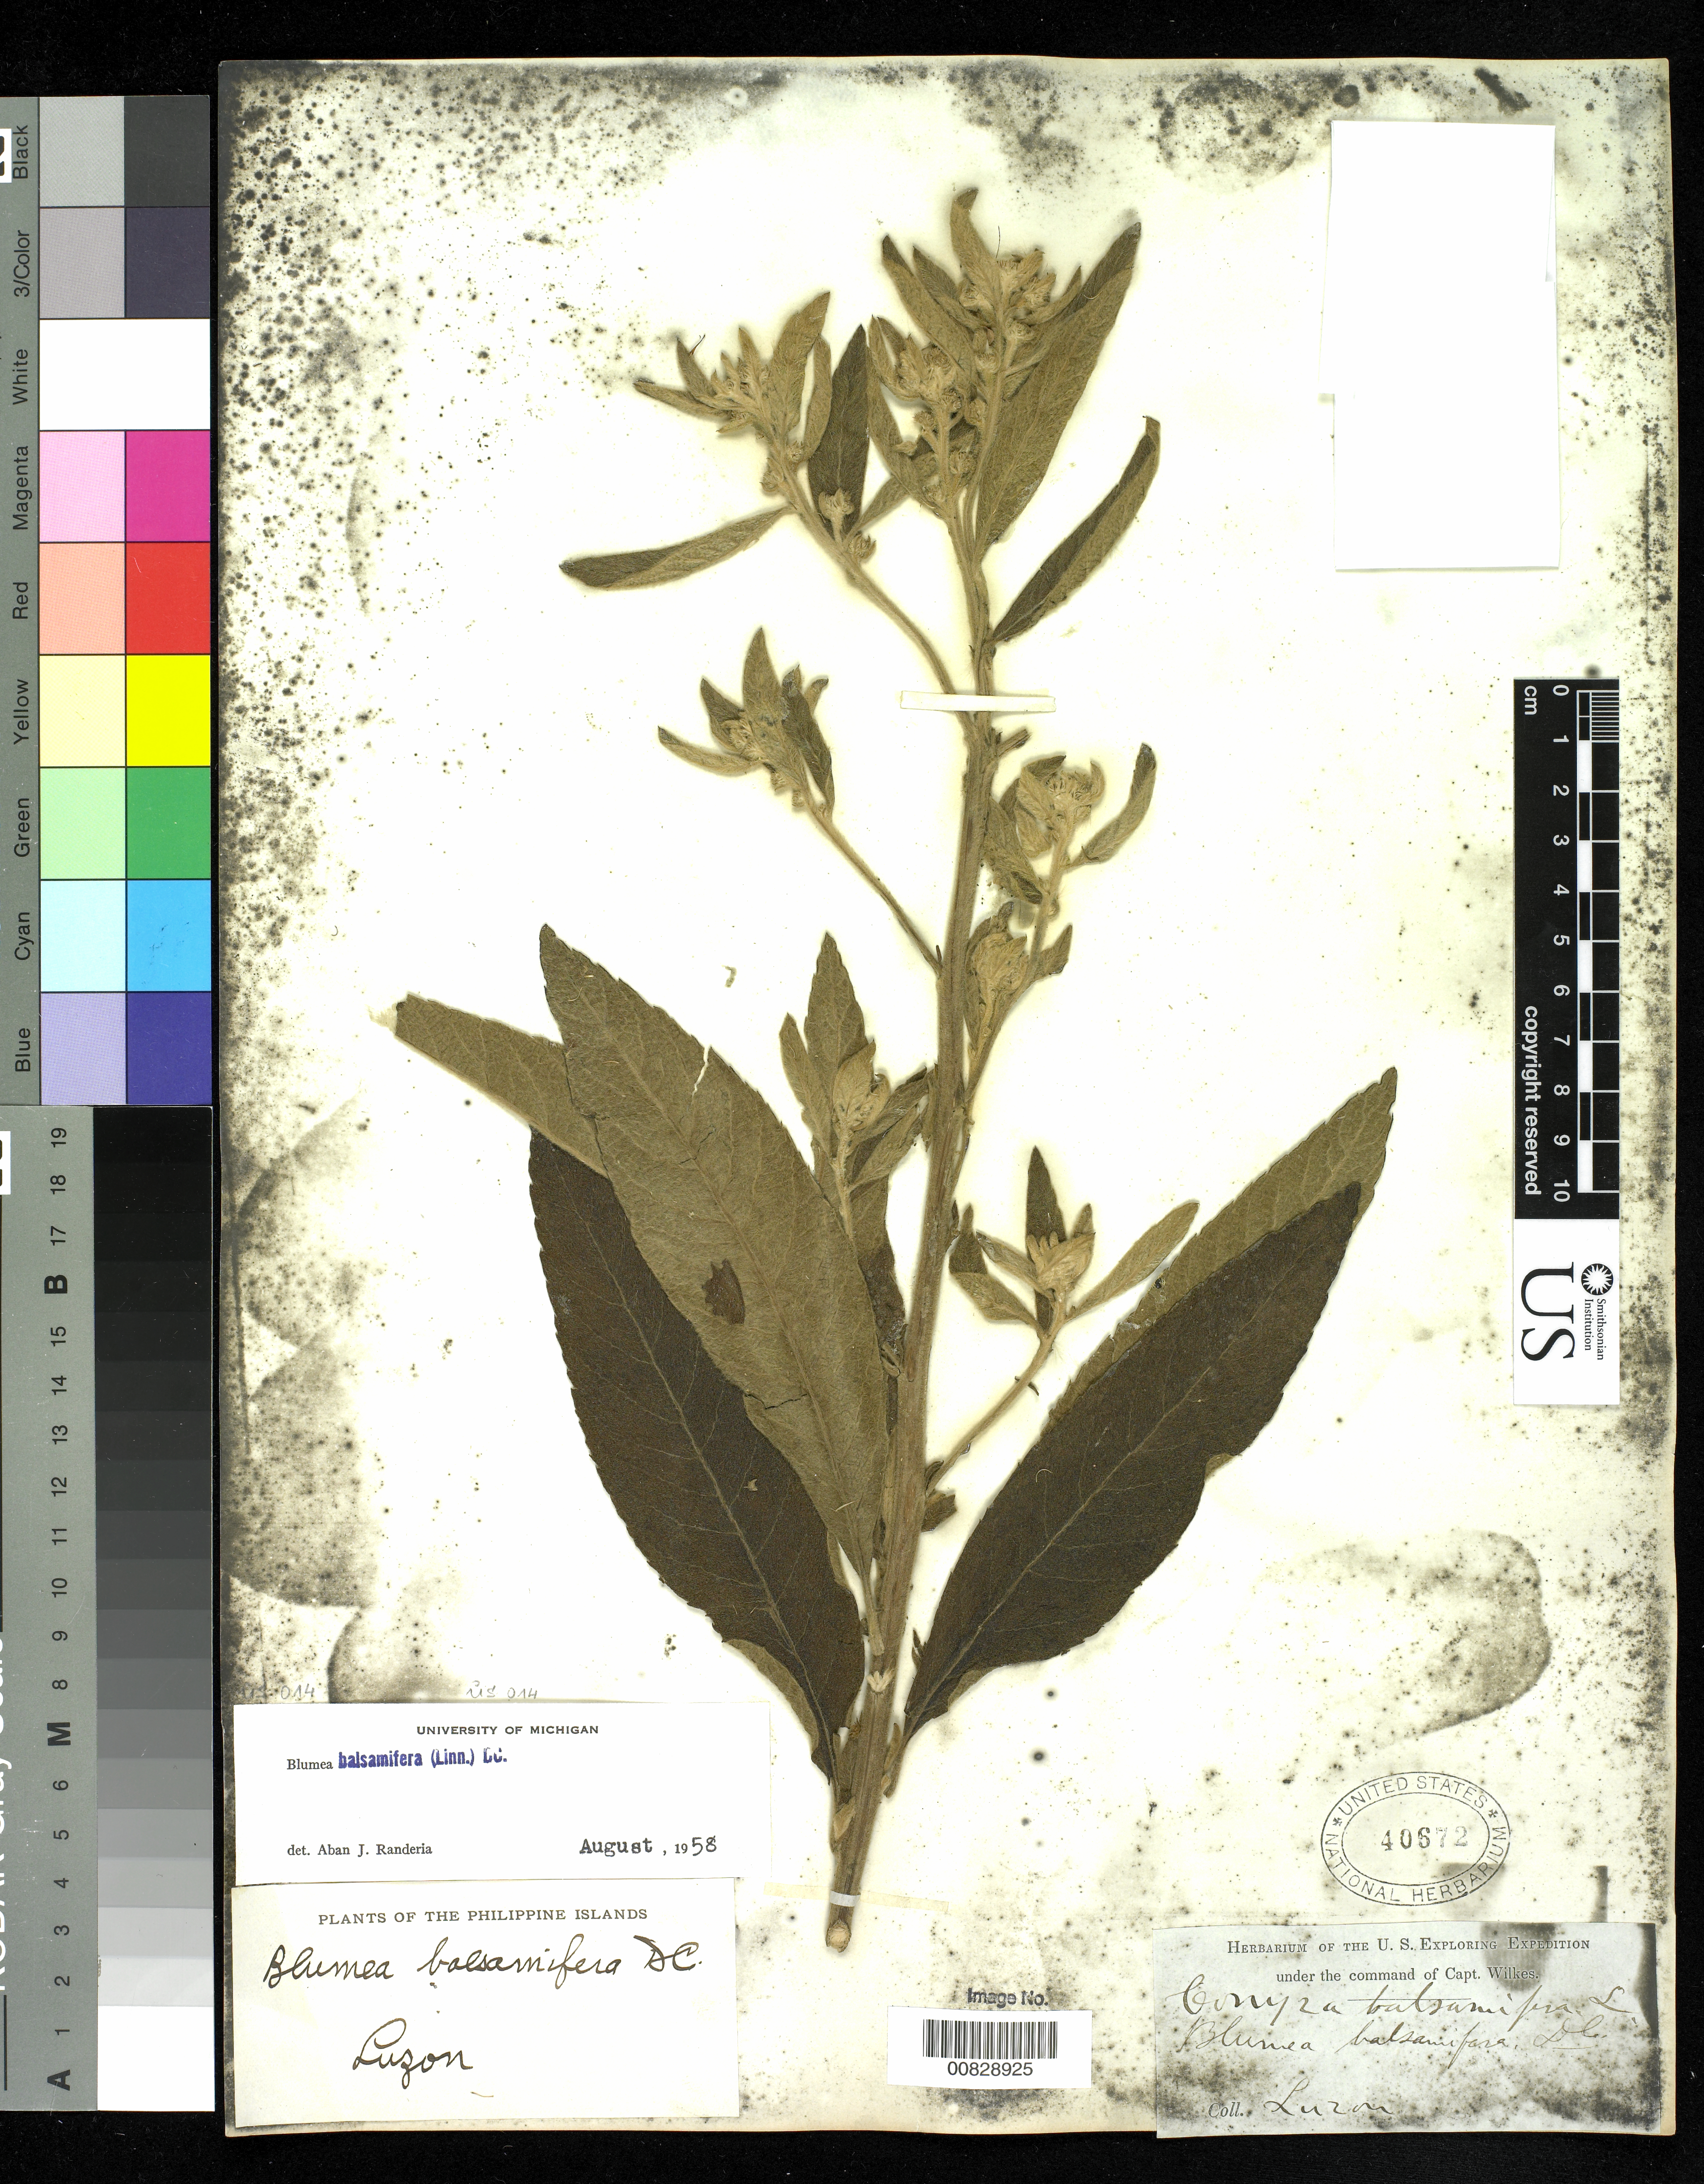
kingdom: Plantae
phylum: Tracheophyta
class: Magnoliopsida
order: Asterales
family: Asteraceae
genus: Blumea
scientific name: Blumea balsamifera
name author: (L.) DC.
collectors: Wilkes Explor. Exped.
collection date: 1838/1842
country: Philippines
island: Luzon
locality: Luzon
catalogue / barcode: US 40672